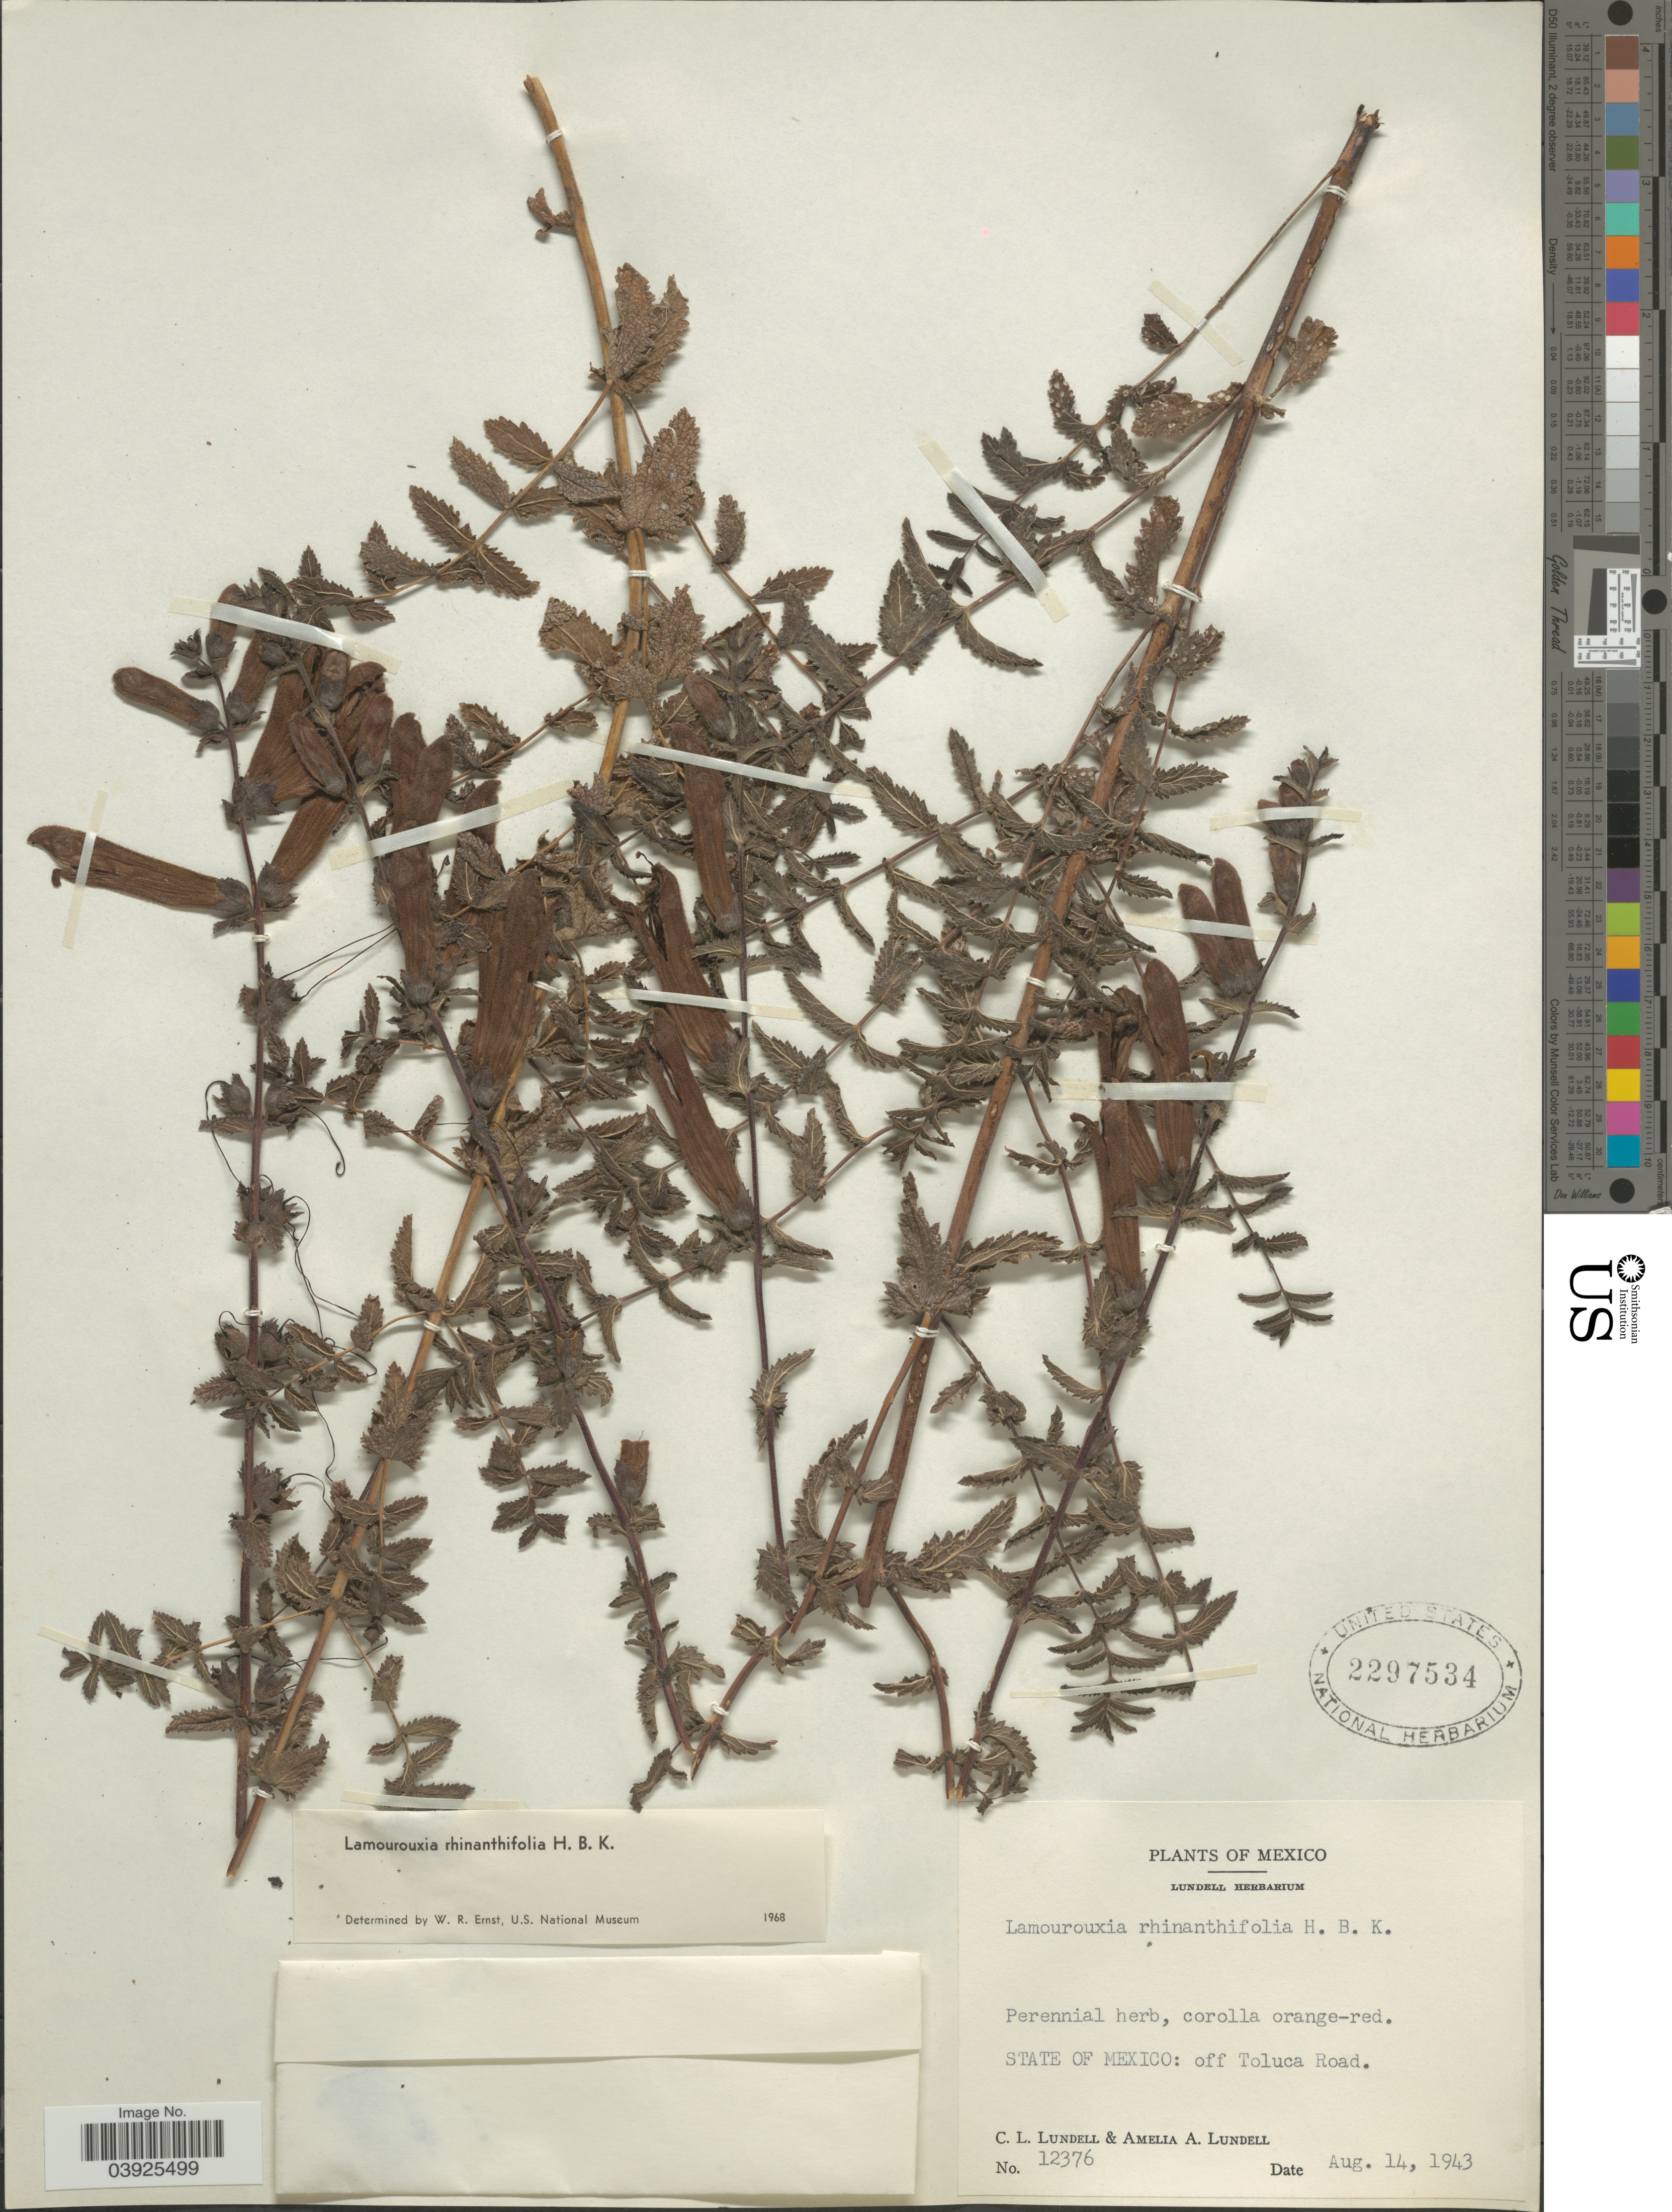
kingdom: Plantae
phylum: Tracheophyta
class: Magnoliopsida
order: Lamiales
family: Orobanchaceae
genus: Lamourouxia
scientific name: Lamourouxia rhinanthifolia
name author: Kunth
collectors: C. L. Lundell & A. A. Lundell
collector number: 12376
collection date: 1943-08-14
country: Mexico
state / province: México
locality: Off Toluca Road.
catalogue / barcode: US 2297534